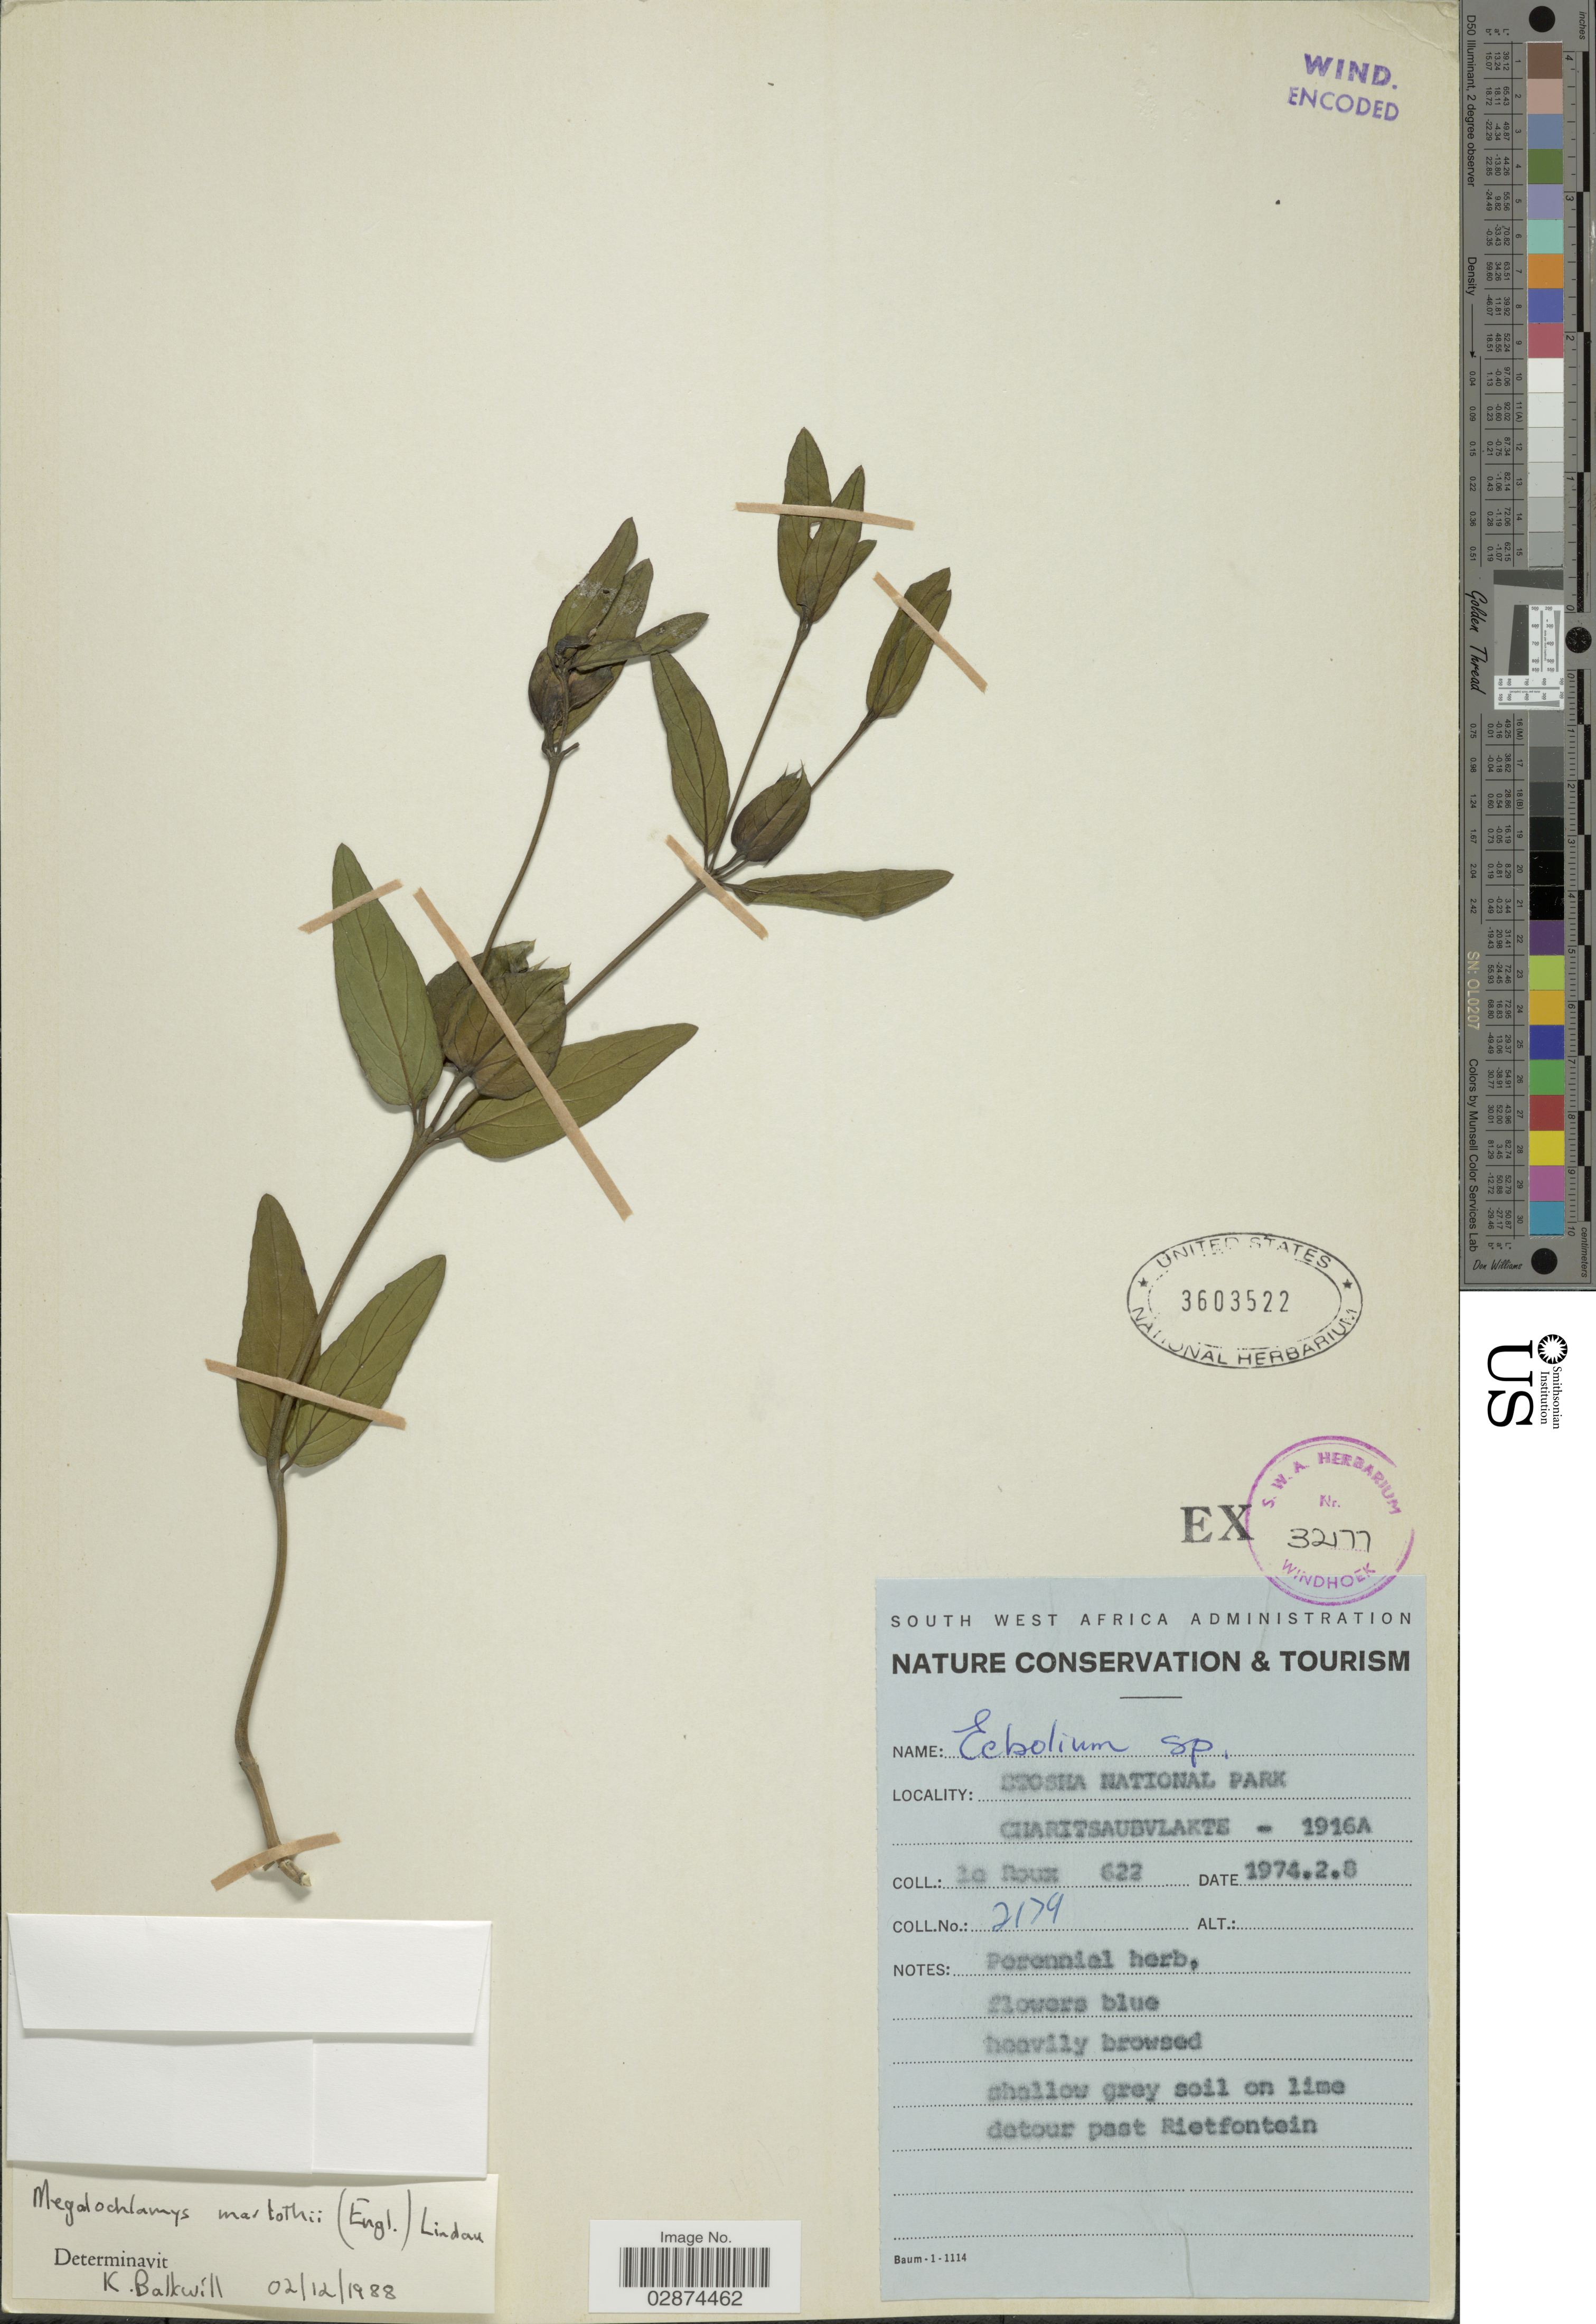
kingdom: Plantae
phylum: Tracheophyta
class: Magnoliopsida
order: Lamiales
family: Acanthaceae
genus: Megalochlamys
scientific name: Megalochlamys marlothii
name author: (Engl.) Lindau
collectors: -. le Roux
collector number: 622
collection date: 1974-02-08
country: Namibia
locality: South West Africa. Etosha National Park. Charitsaublakte - 1916A. Detour past Rietfontein.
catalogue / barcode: US 3603522